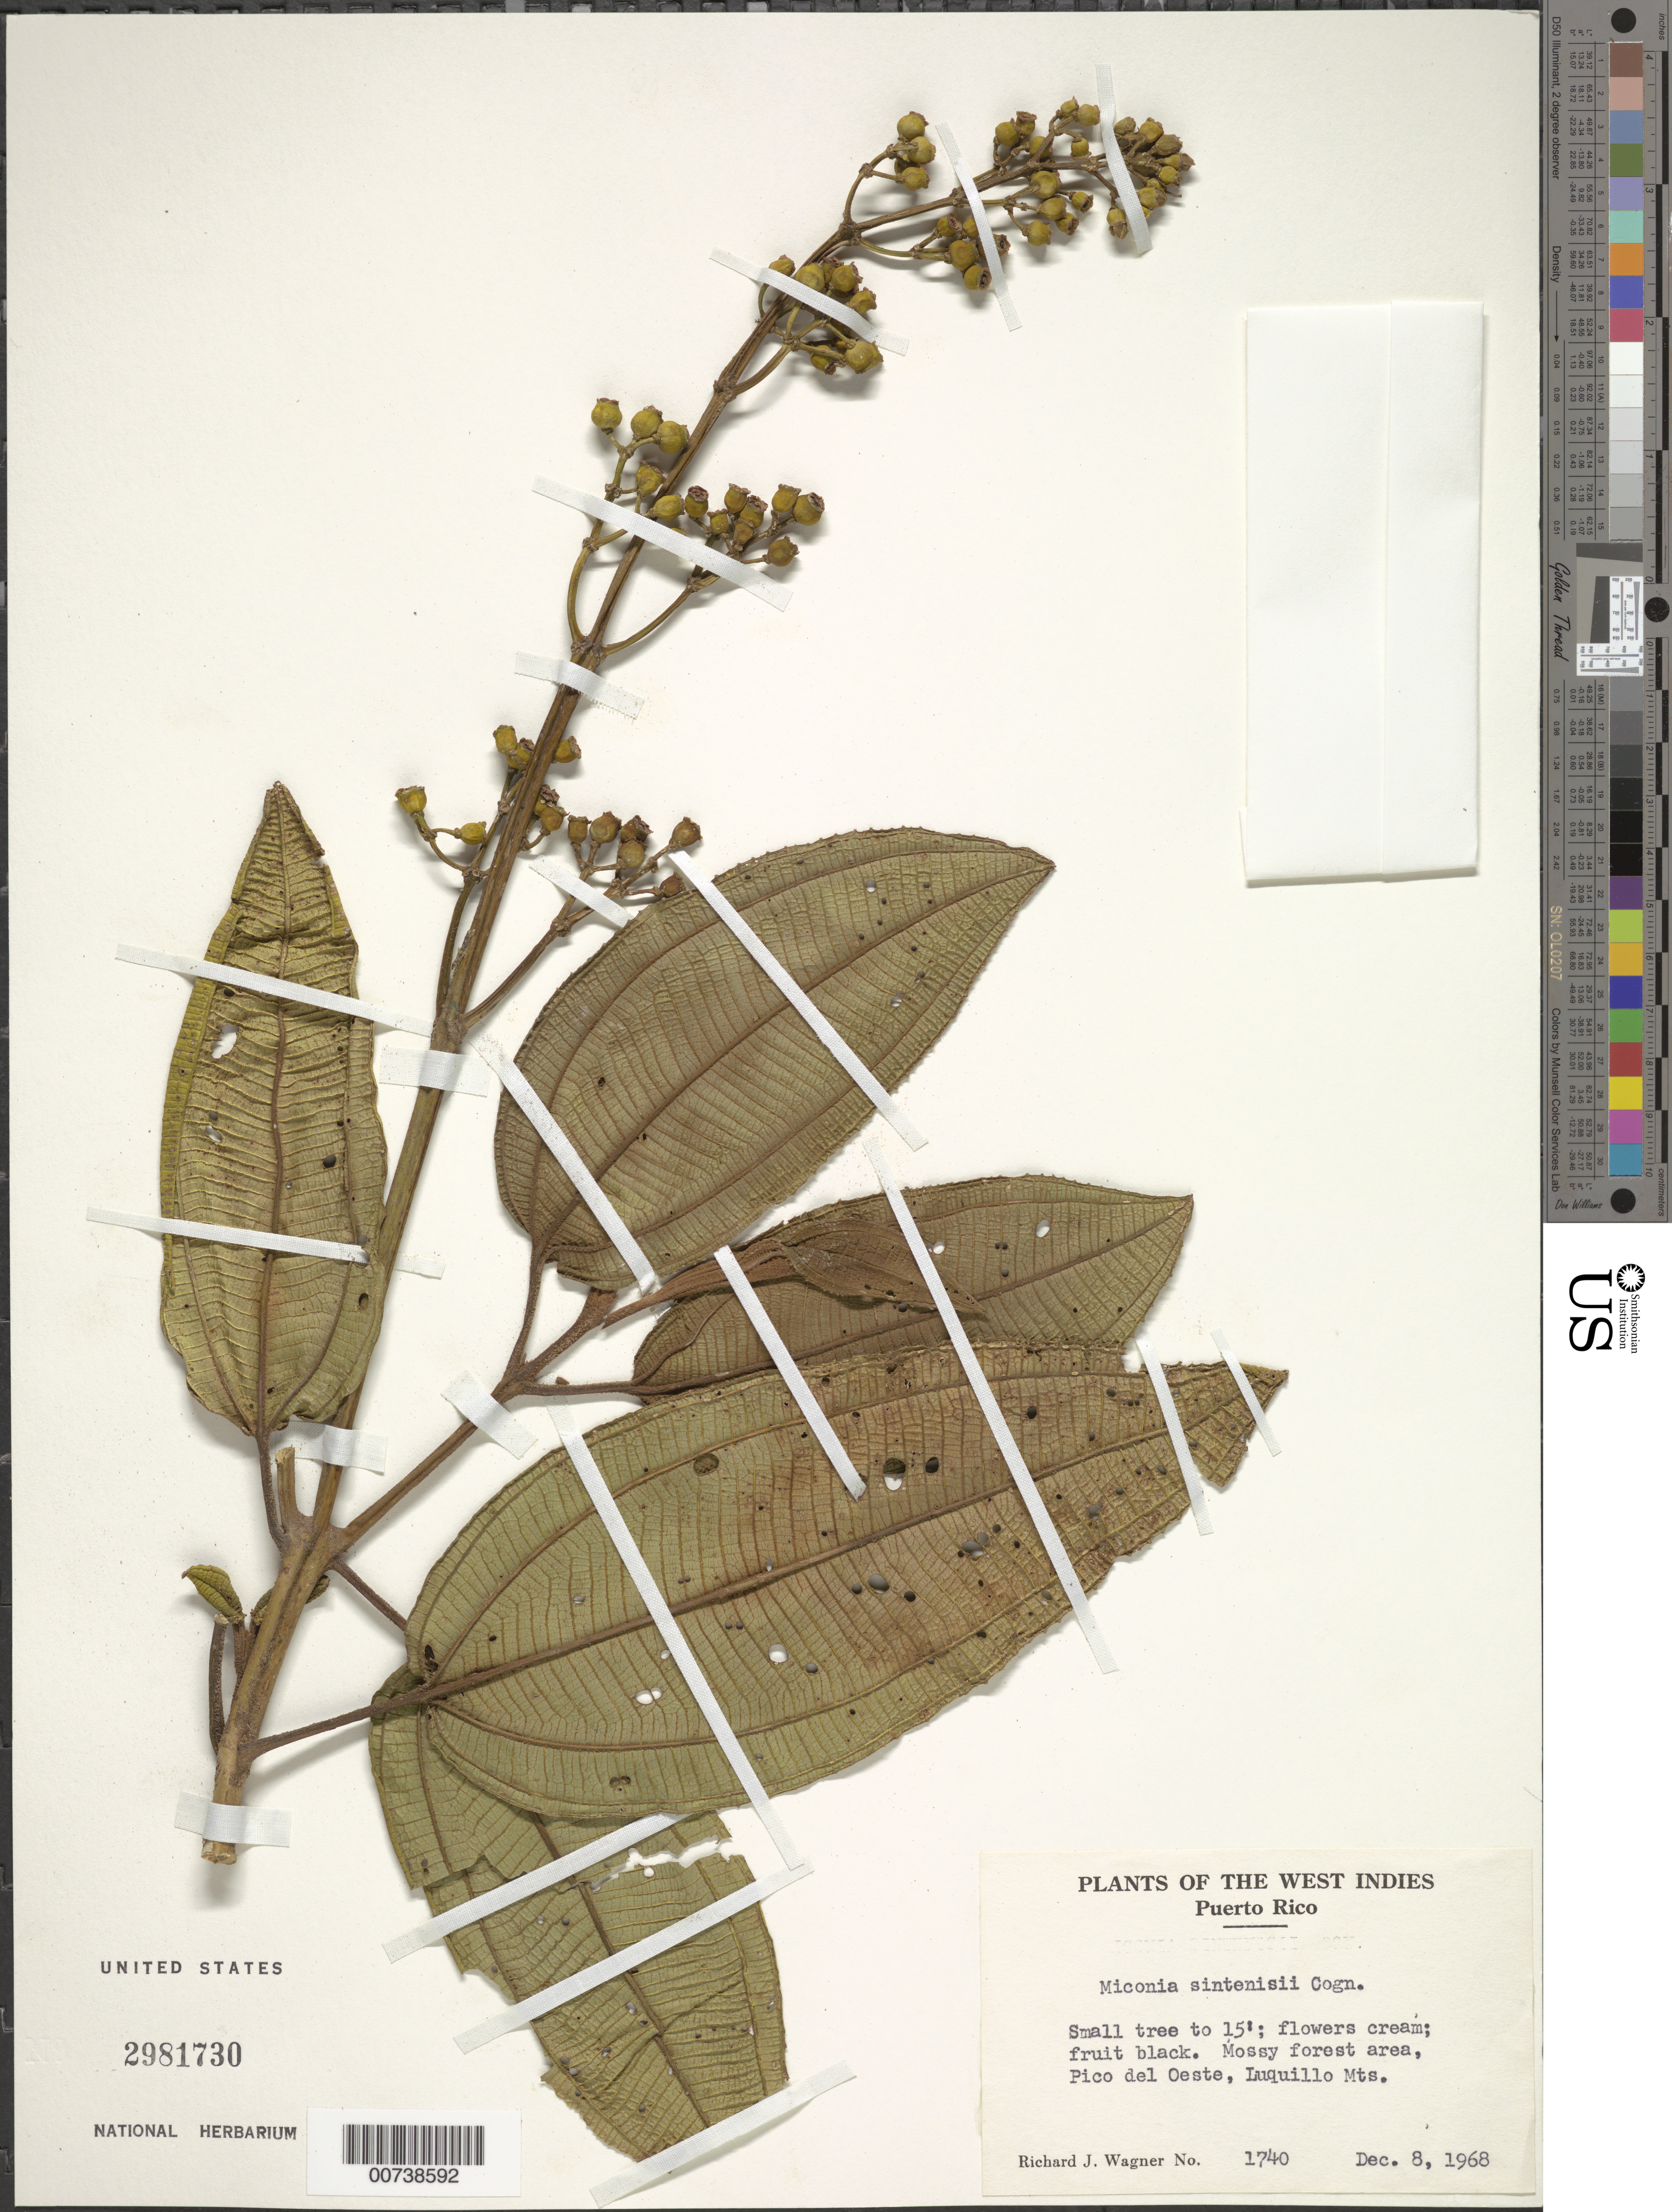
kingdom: Plantae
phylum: Tracheophyta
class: Magnoliopsida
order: Myrtales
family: Melastomataceae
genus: Miconia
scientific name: Miconia sintenisii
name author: Cogn.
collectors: R. J. Wagner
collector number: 1740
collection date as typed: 08 Dec 1968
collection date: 1968-12-08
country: Puerto Rico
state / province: Ceiba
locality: Pico del Oeste, Luquillo Mountains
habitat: Mossy forest area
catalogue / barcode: US 2981730